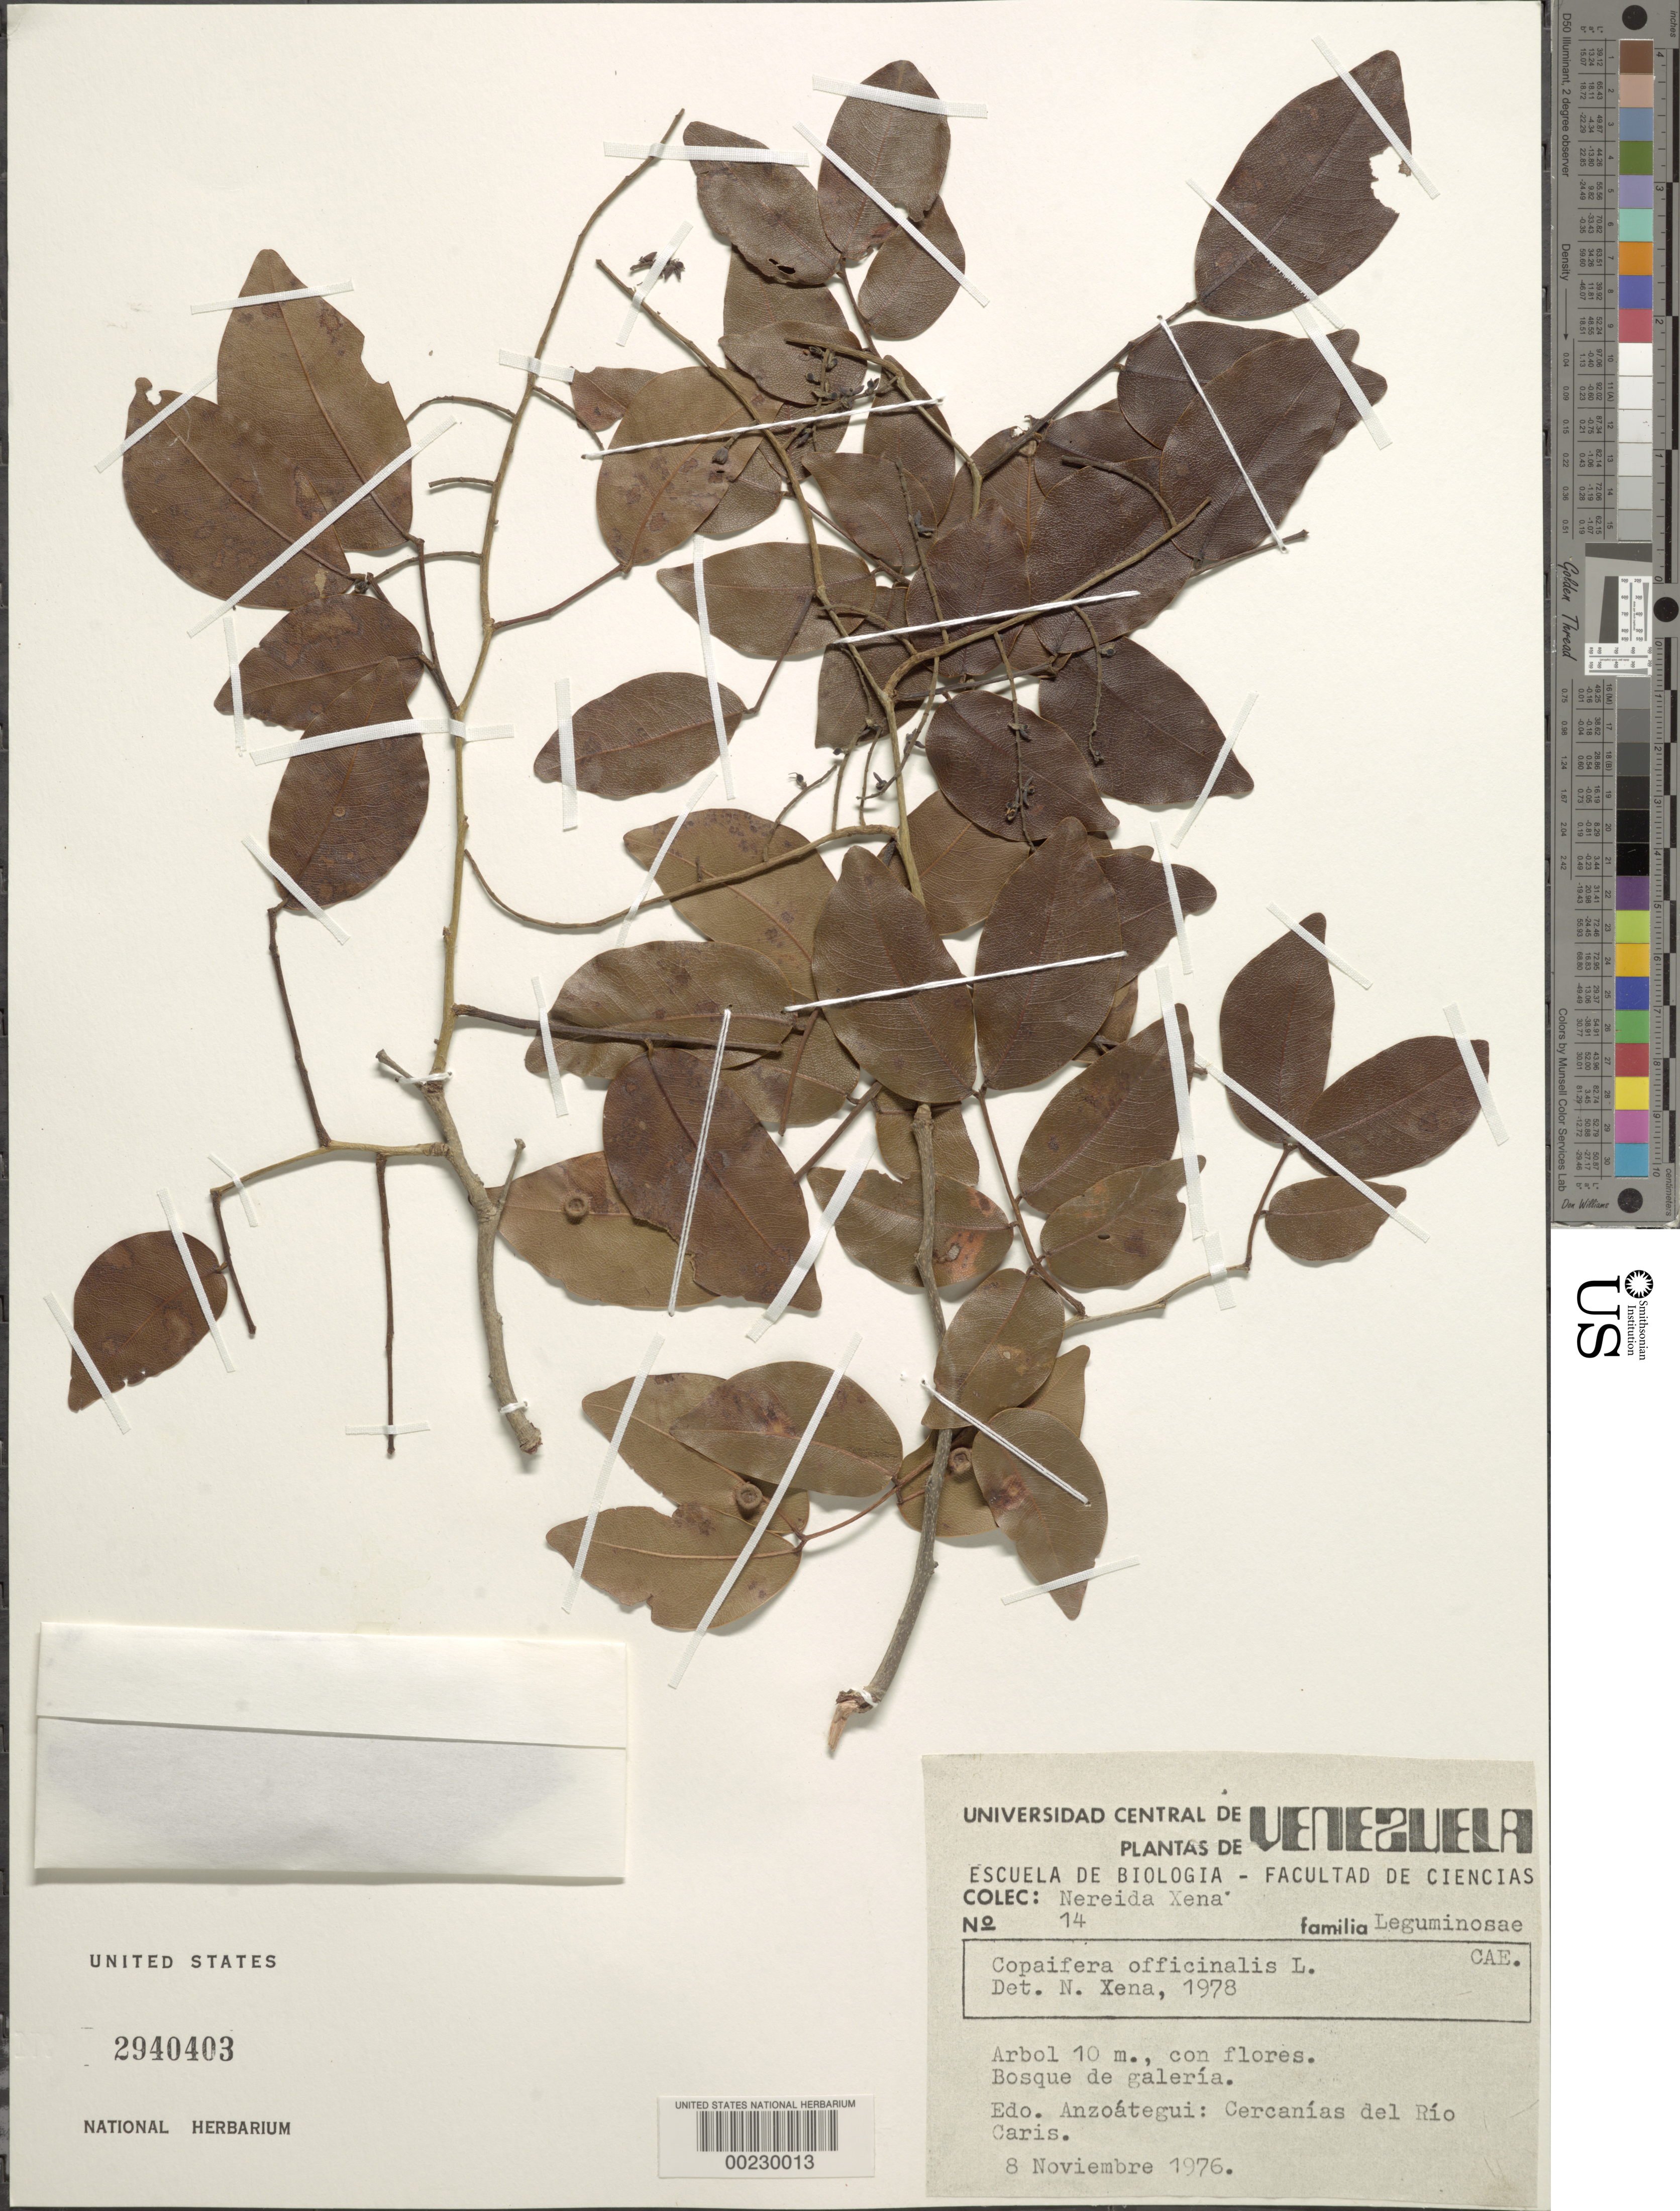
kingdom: Plantae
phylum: Tracheophyta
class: Magnoliopsida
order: Fabales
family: Fabaceae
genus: Copaifera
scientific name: Copaifera officinalis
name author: (Jacq.) L.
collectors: N. Xena de Enrech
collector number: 14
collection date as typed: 08 Nov 1976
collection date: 1976-11-08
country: Venezuela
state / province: Anzoategui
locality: Vicinity of rio caris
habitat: Gallery forest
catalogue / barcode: US 2940403